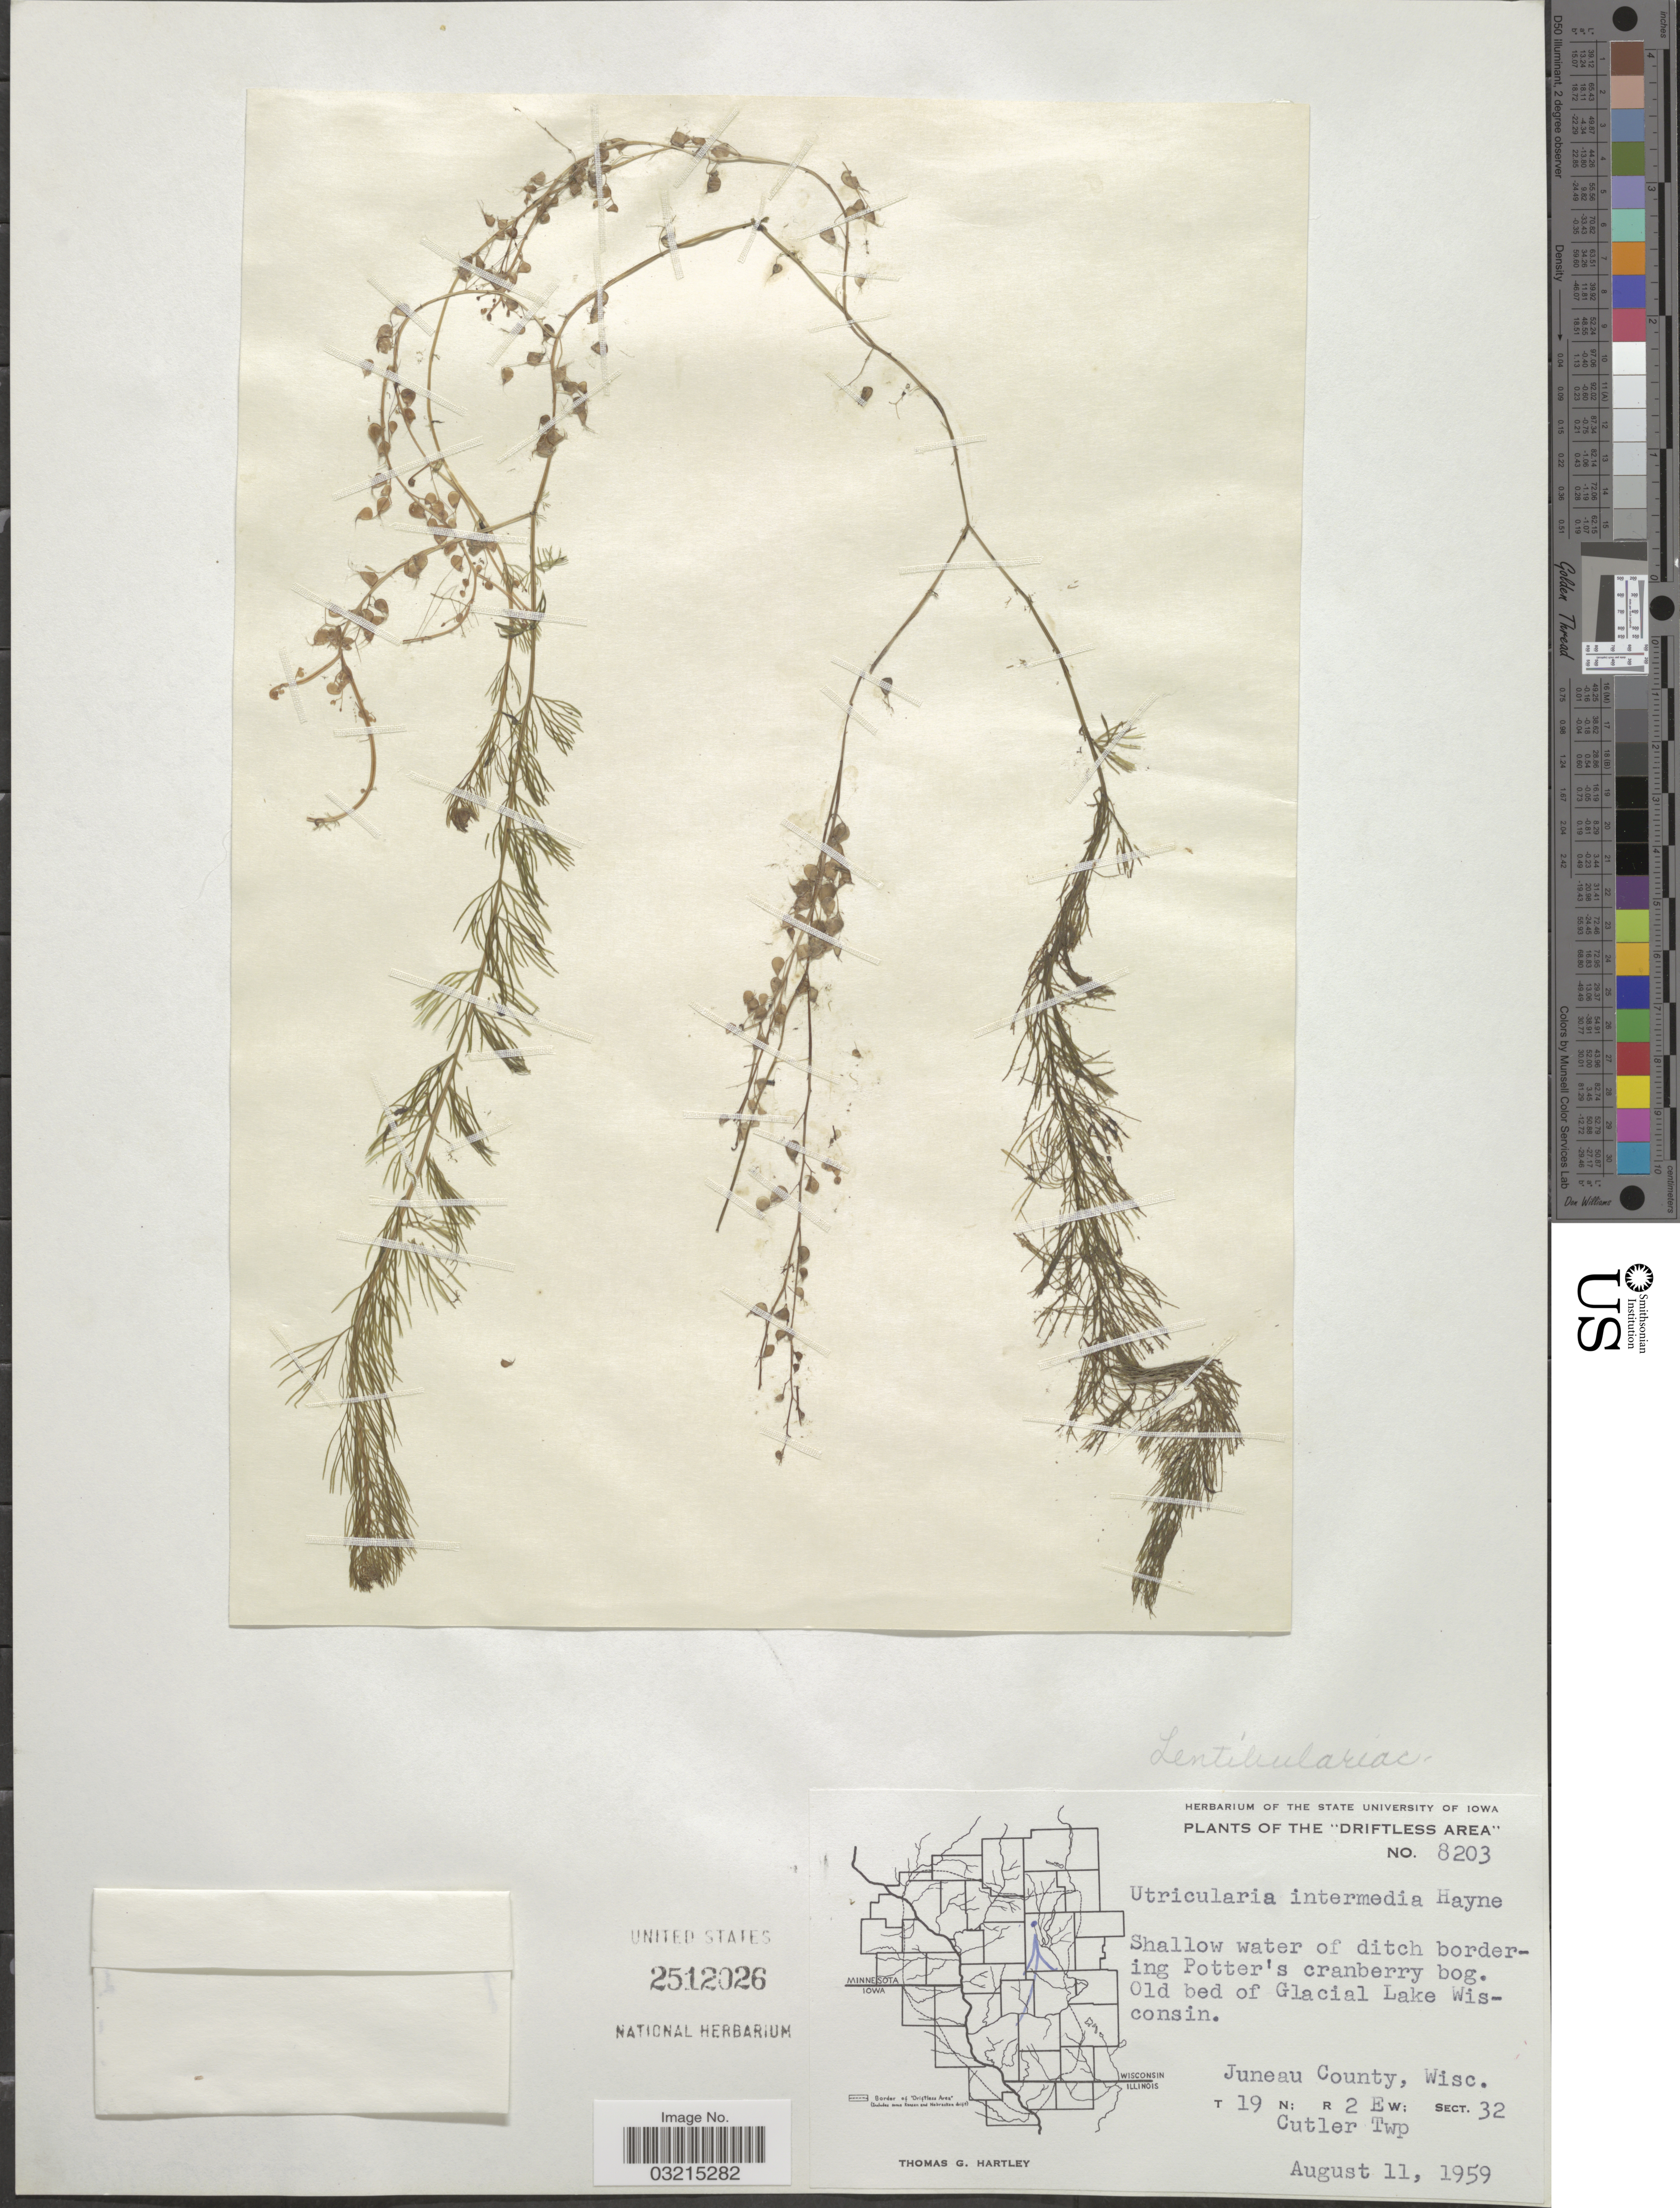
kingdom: Plantae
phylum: Tracheophyta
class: Magnoliopsida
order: Lamiales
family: Lentibulariaceae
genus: Utricularia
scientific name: Utricularia intermedia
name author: Hayne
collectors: T. G. Hartley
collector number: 8203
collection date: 1959-08-11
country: United States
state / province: Wisconsin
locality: The "Driftless Area". Shallow water of ditch bordering Potter's Cranberry bog. Old bed of Glacial Lake Wisconsin. Juneau County. T 19 N; R 2 EW; Sect. 32 Cutler Twp.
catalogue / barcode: US 2512026